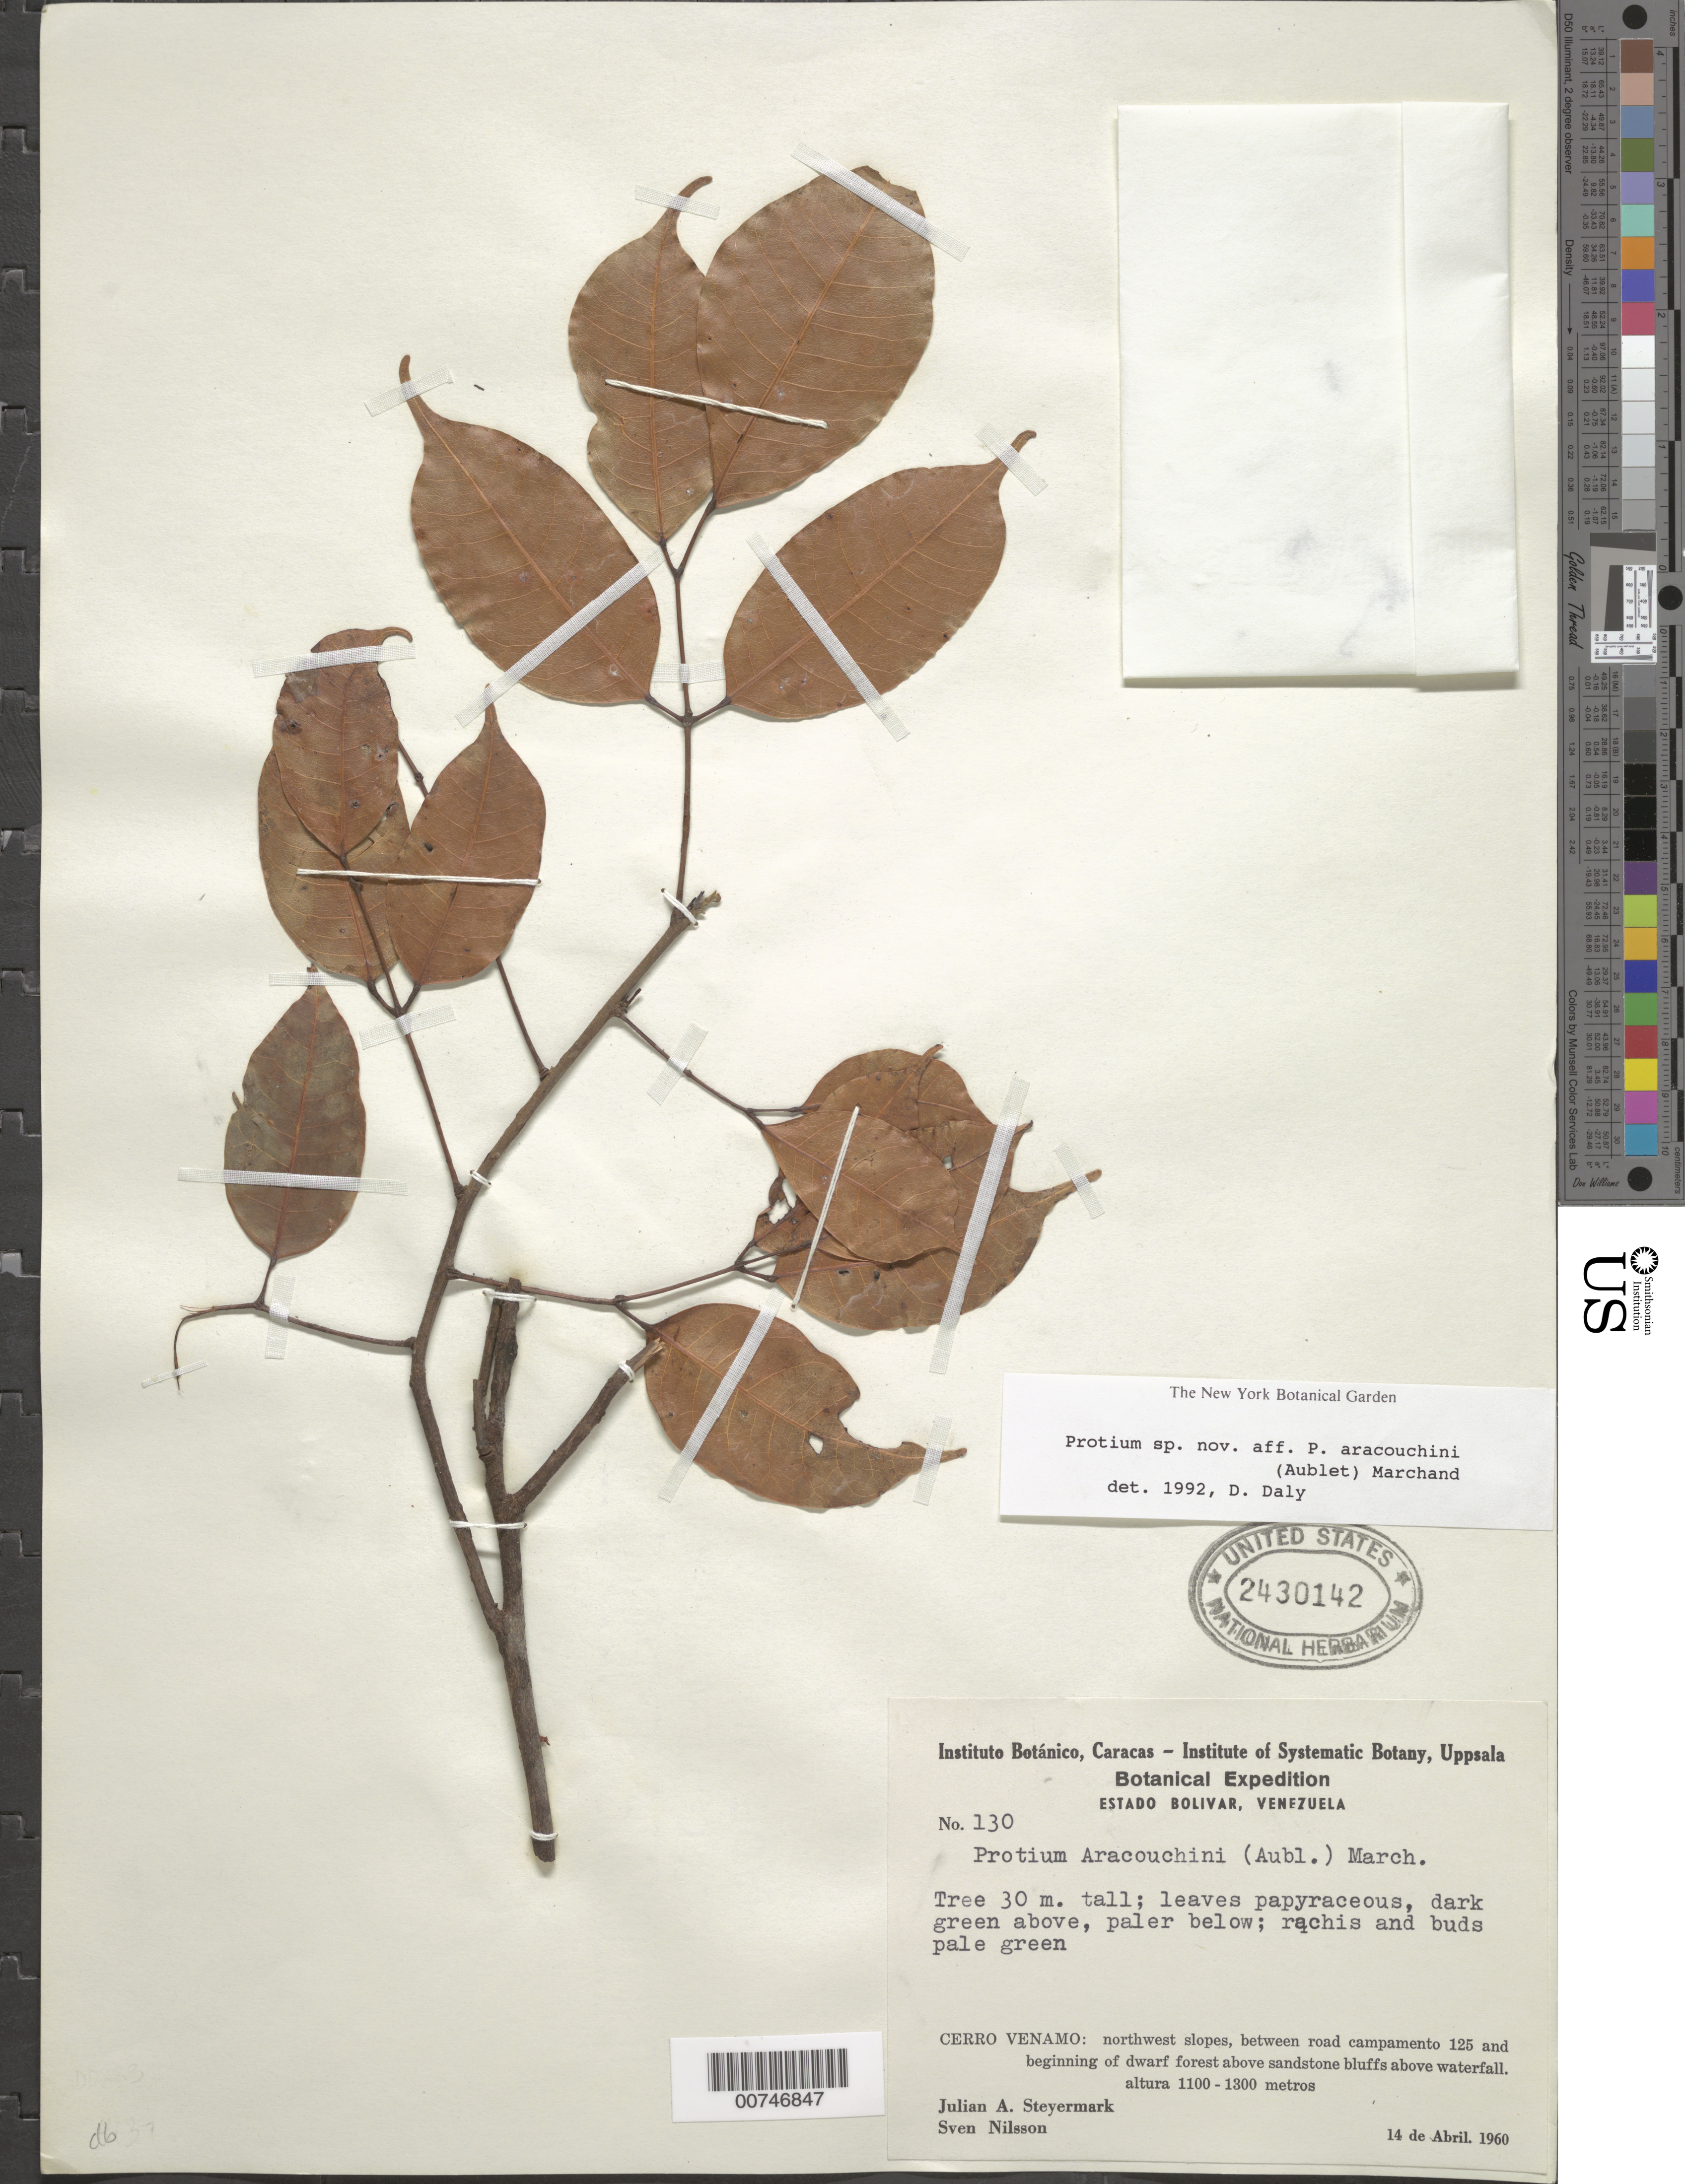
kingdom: Plantae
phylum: Tracheophyta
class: Magnoliopsida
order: Sapindales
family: Burseraceae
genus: Protium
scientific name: Protium aracouchini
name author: (Aubl.) Marchand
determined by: Daly, D. C.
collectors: J. Steyermark & S. Nilsson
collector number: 60 130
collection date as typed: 14-Apr-60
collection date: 1960-04-14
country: Venezuela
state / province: Bolívar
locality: Cerro Venamo, NW slopes, between road Campamento 125 & beginning of dwarf forest.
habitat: NW slopes, betw road and dwarf forest above sandstone buffs above waterfall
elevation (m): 1100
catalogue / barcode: US 2430142